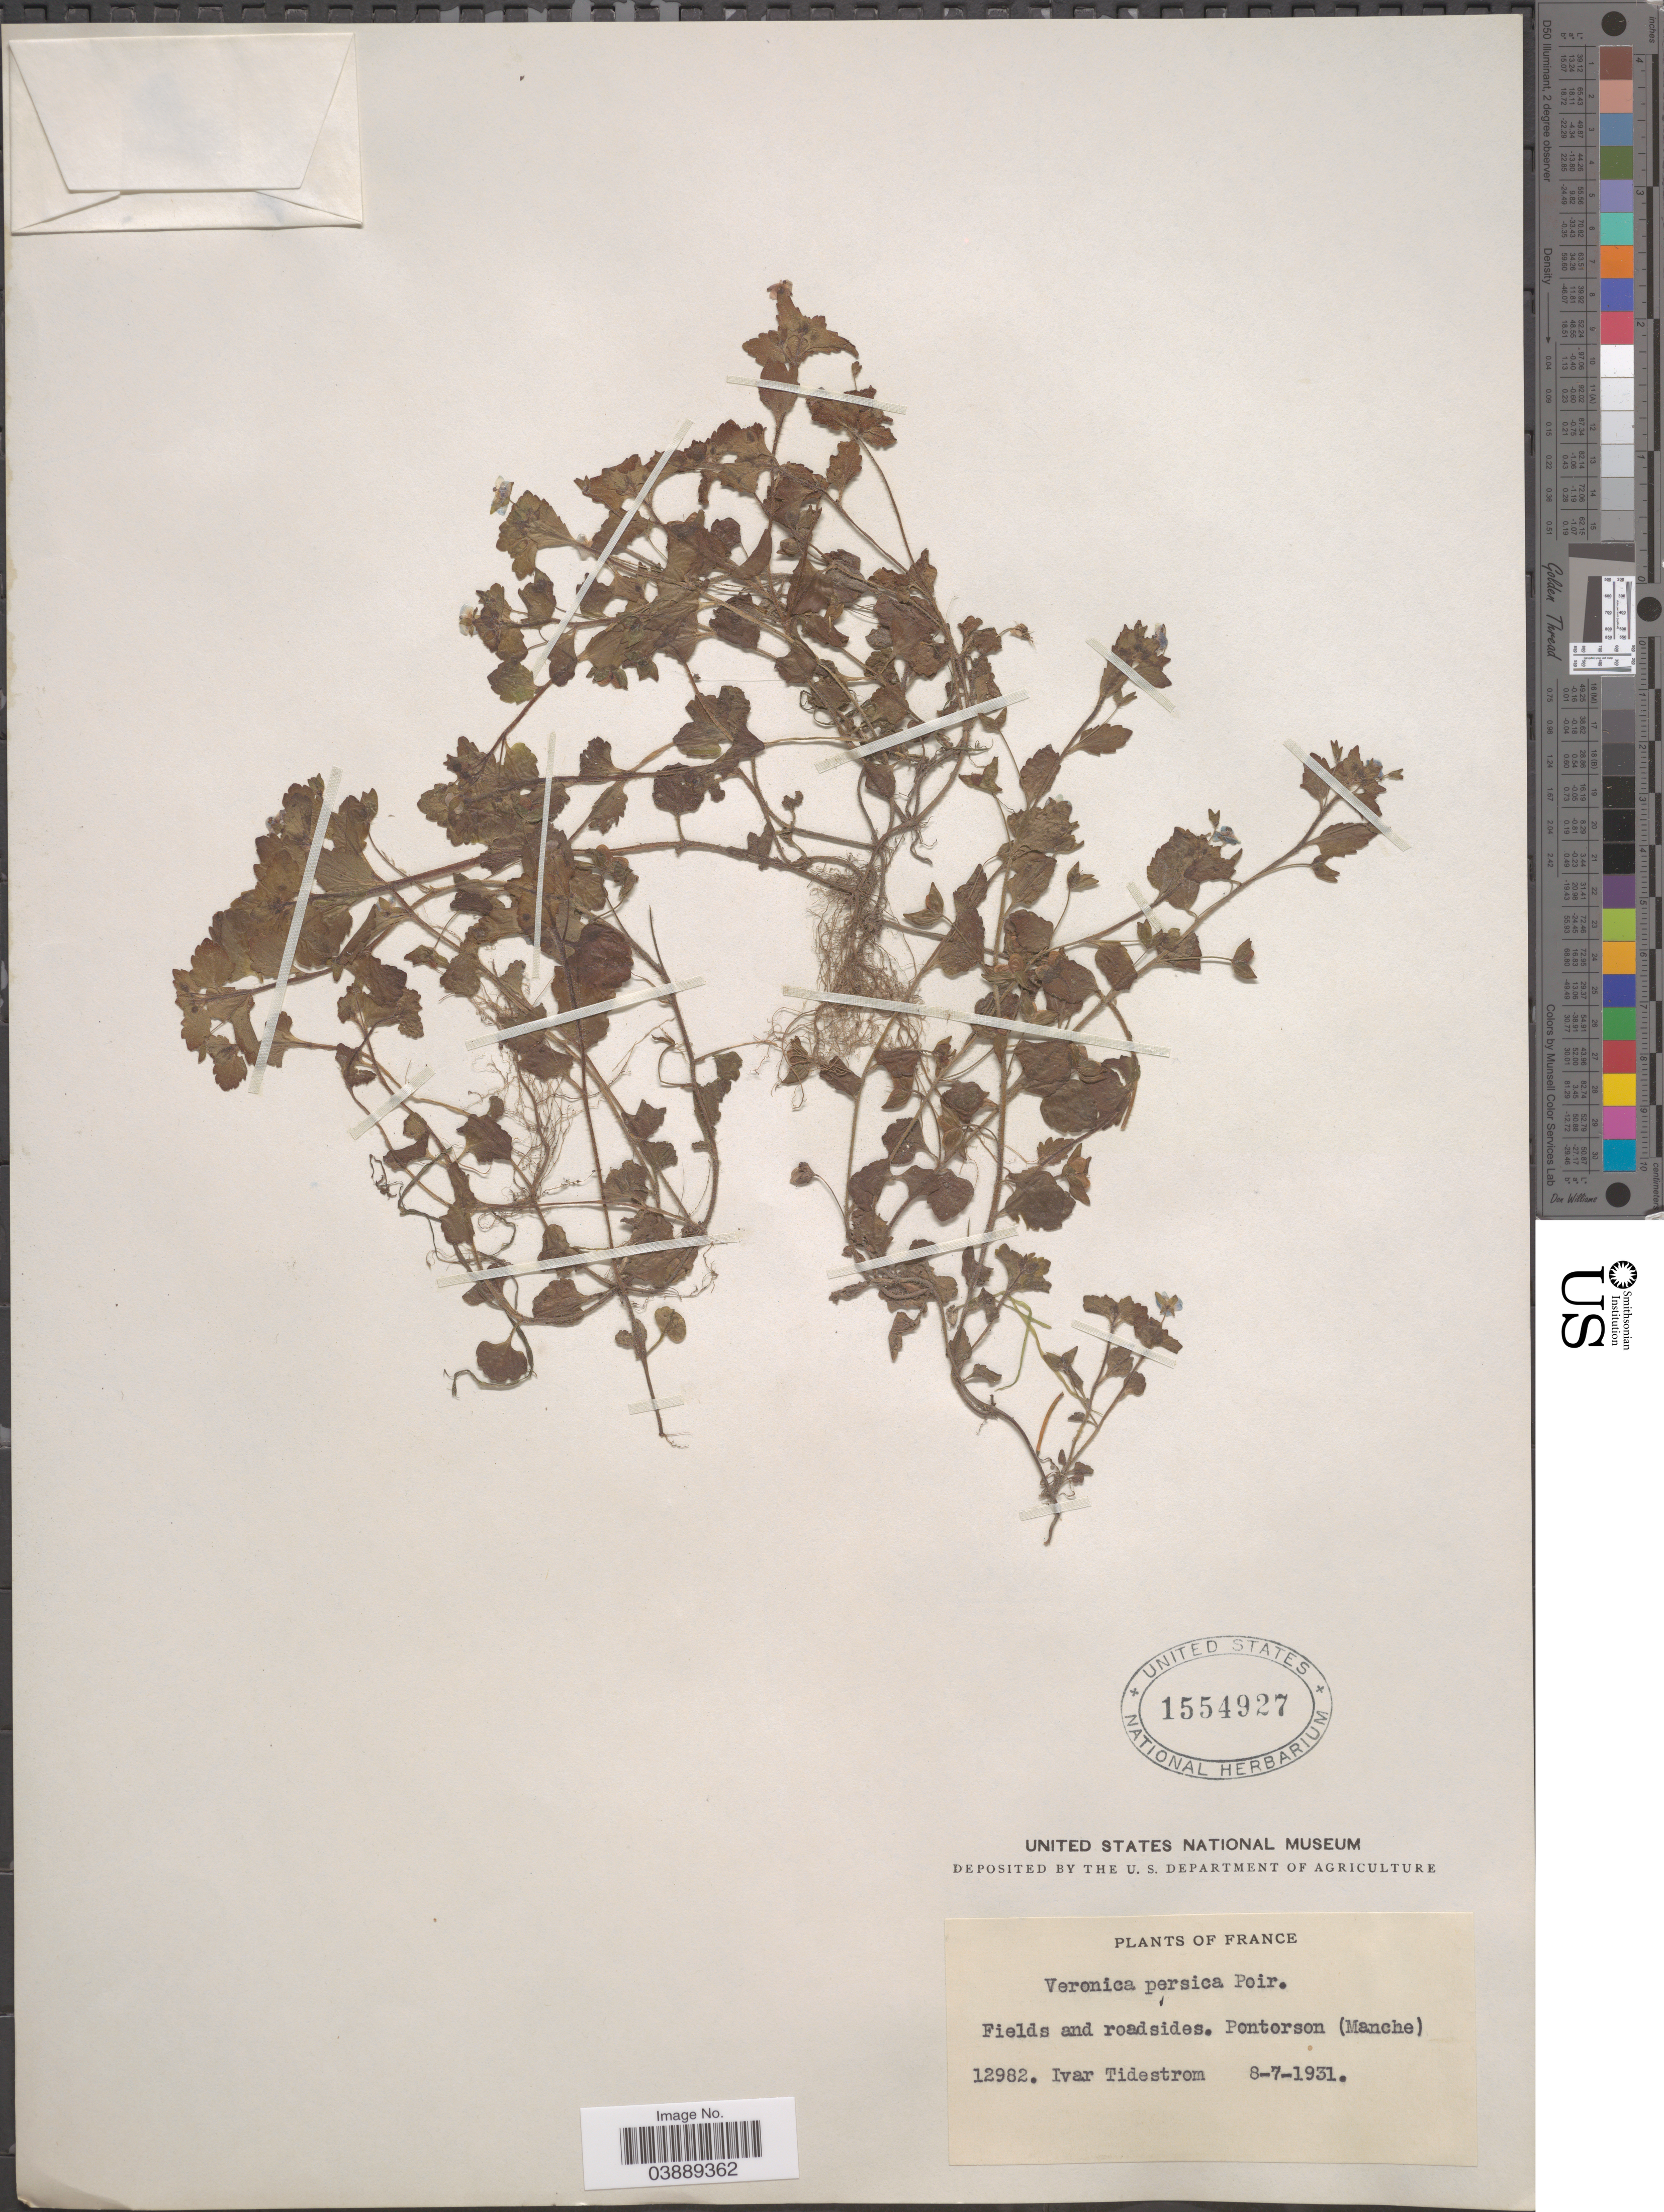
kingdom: Plantae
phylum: Tracheophyta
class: Magnoliopsida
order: Lamiales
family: Plantaginaceae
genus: Veronica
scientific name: Veronica persica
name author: Poir.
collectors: I. F. Tidestrom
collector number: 12982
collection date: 1931-07-08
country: France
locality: Field and roadsides. Pontorson (Manche).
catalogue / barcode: US 1554927